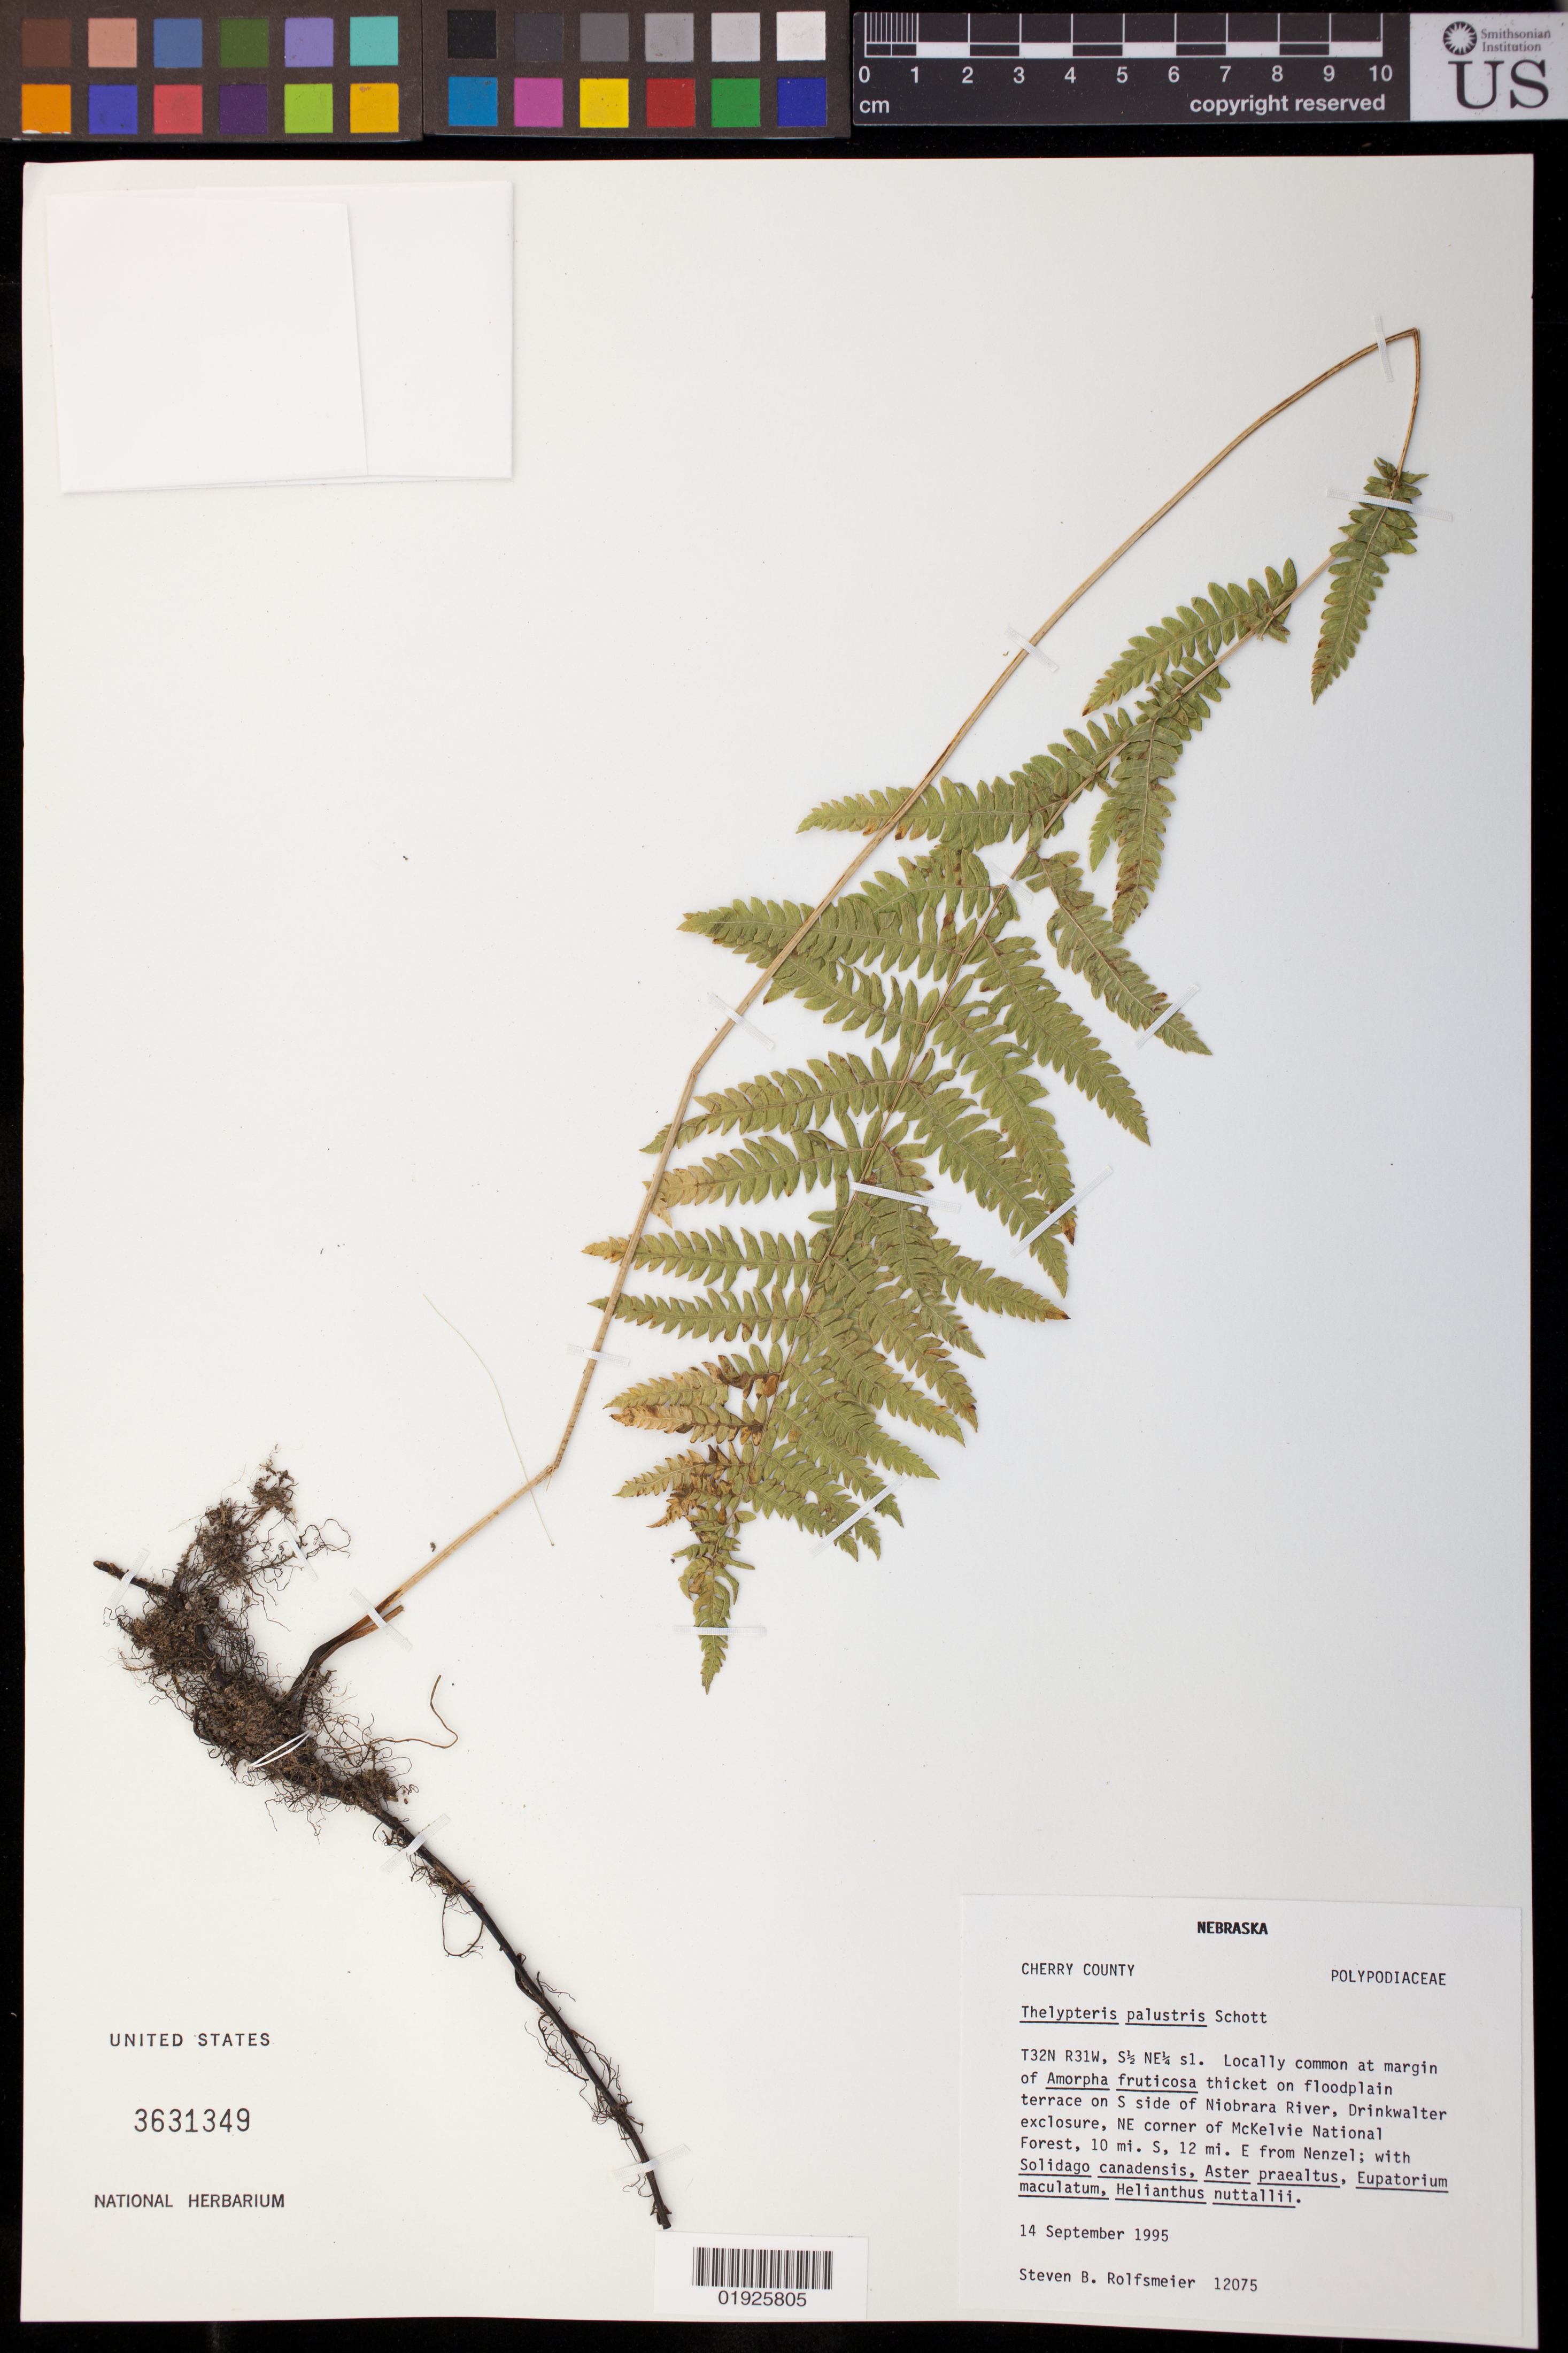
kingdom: Plantae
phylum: Tracheophyta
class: Polypodiopsida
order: Polypodiales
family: Thelypteridaceae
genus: Thelypteris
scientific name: Thelypteris palustris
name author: (Salisb.) Schott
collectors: S. Rolfsmeier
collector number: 12075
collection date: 1995-09-14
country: United States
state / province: Nebraska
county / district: Cherry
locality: S side of Niobara River, Drinkwalter exclosure, NE corner of McKelvie National Forest, 10 mi. S, 12 mi. E from Nenzel.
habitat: Locally common at margin of thicket on floodplain terrace.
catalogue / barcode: US 3631349